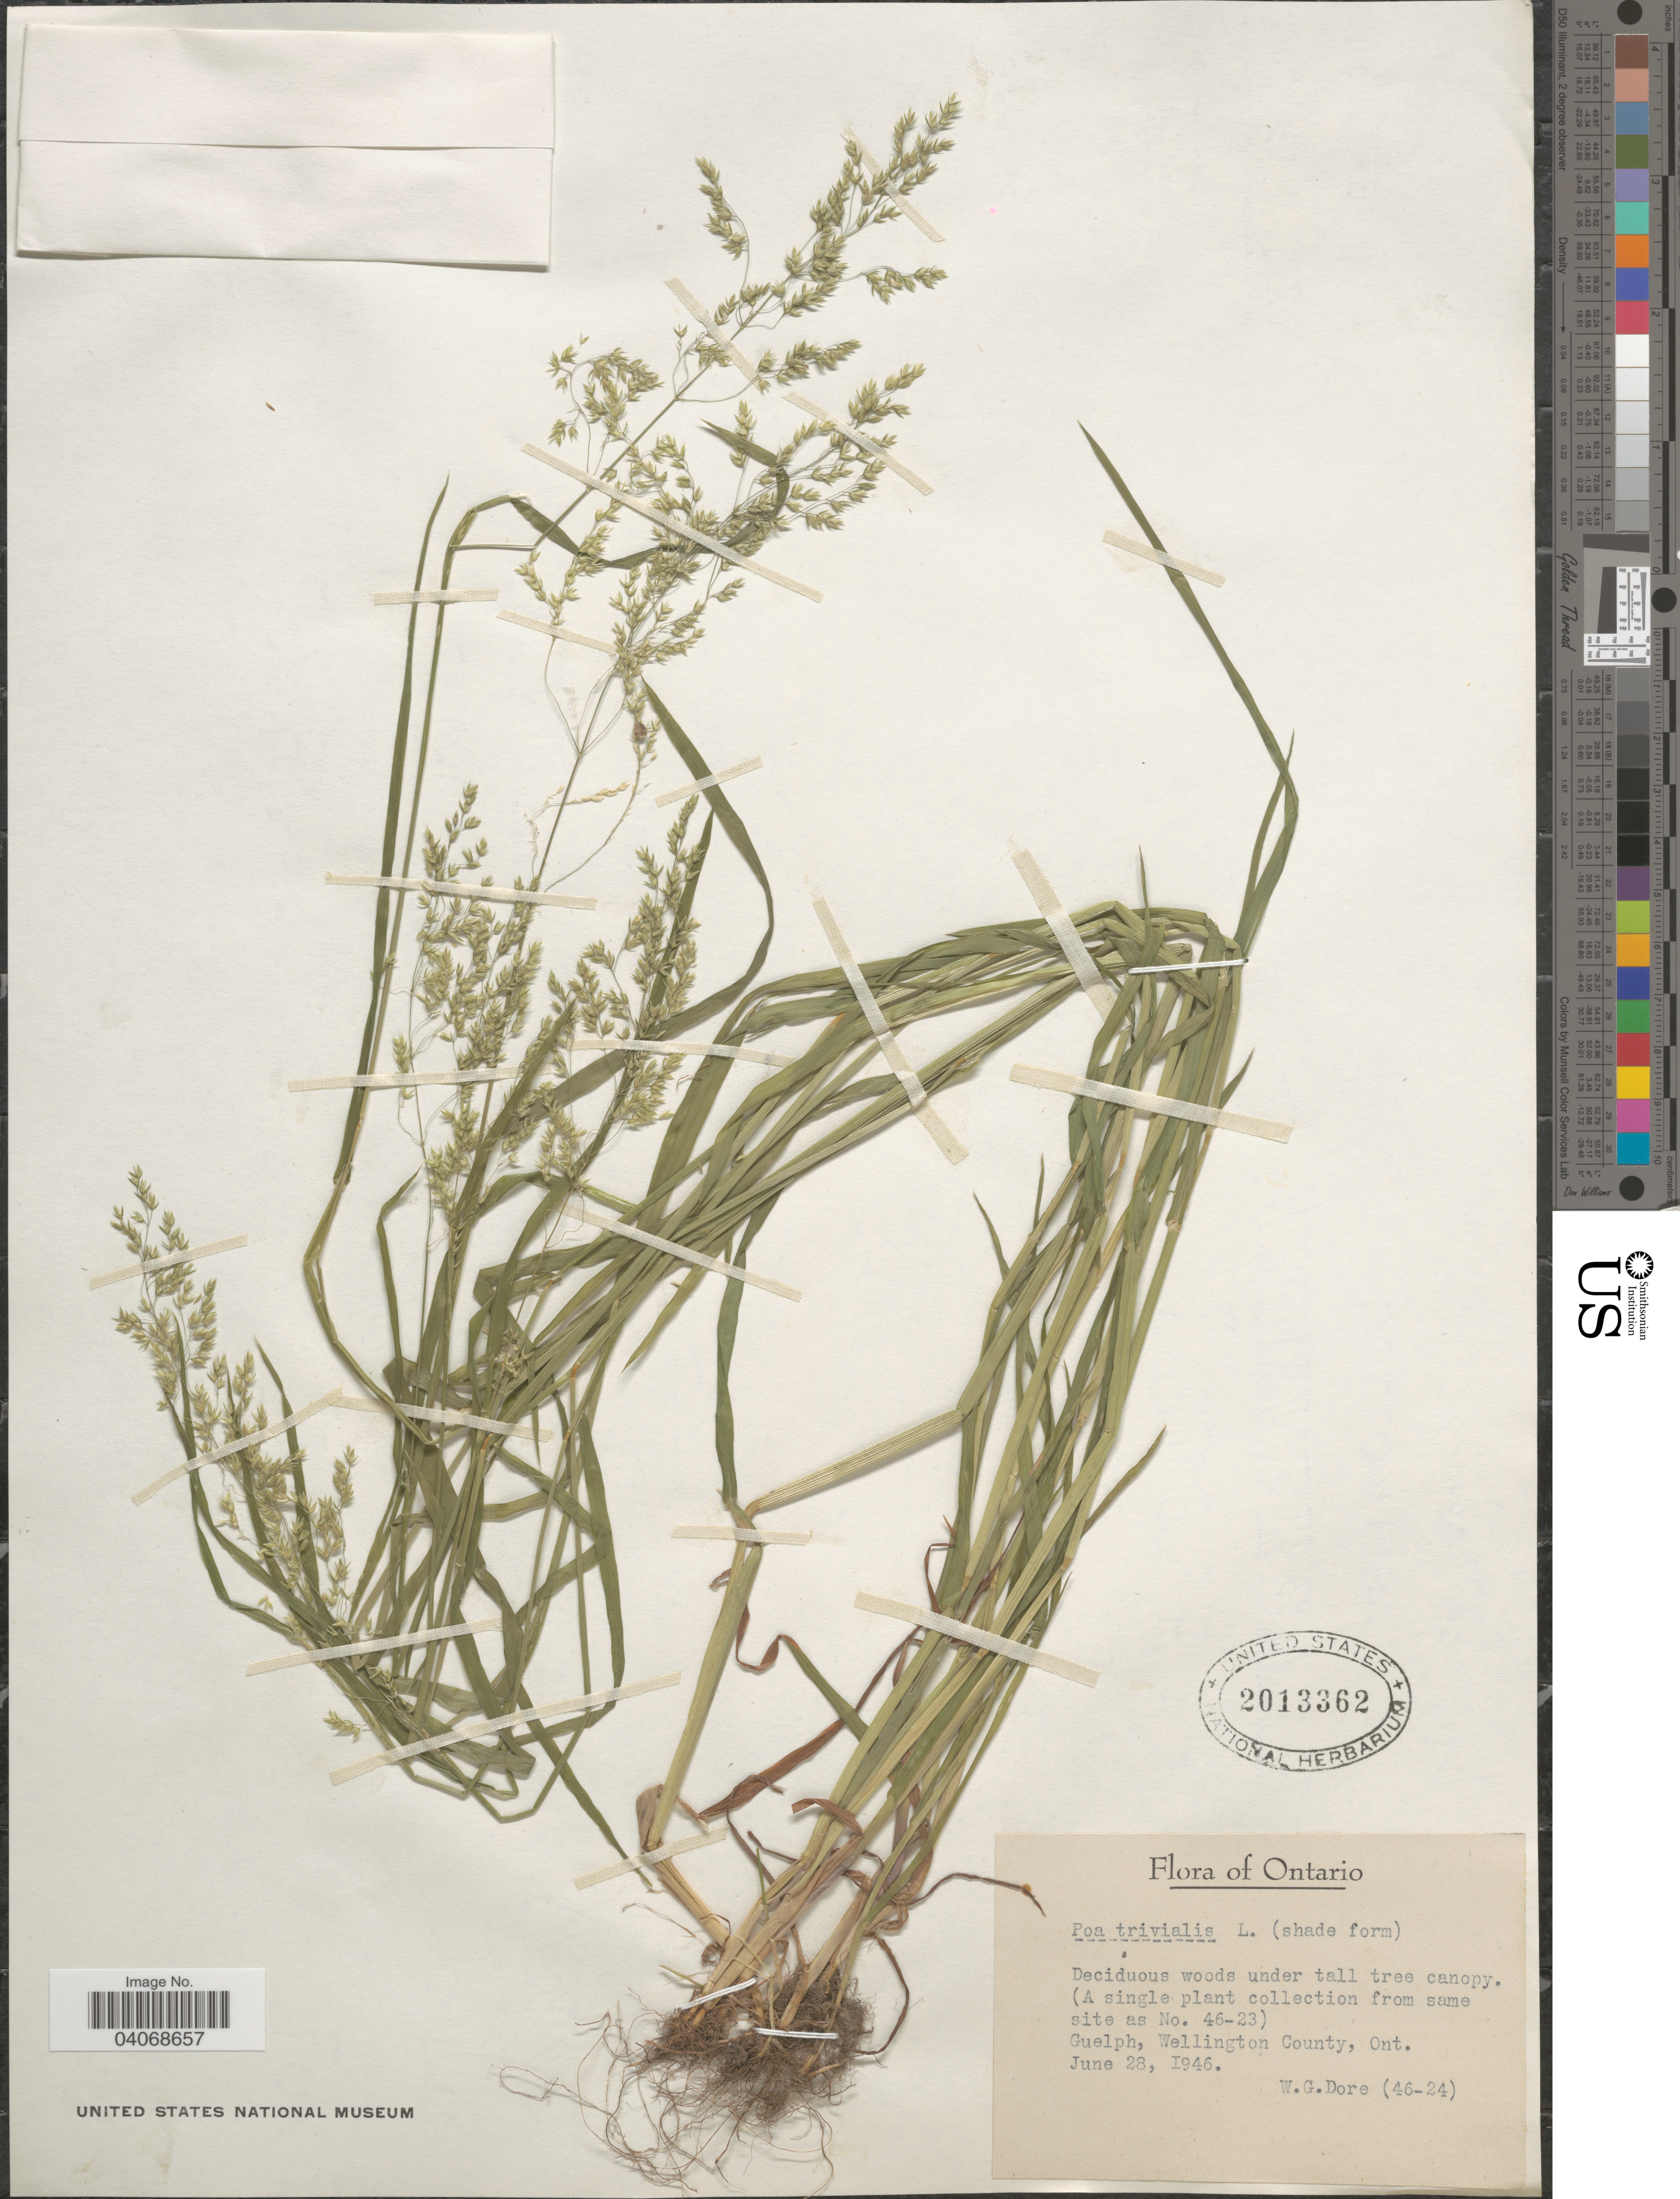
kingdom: Plantae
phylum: Tracheophyta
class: Liliopsida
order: Poales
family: Poaceae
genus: Poa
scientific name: Poa trivialis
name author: L.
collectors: W. Dore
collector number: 46-24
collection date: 1946-06-28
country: Canada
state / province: Ontario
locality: Guelph, Wellington County.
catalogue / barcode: US 2013362